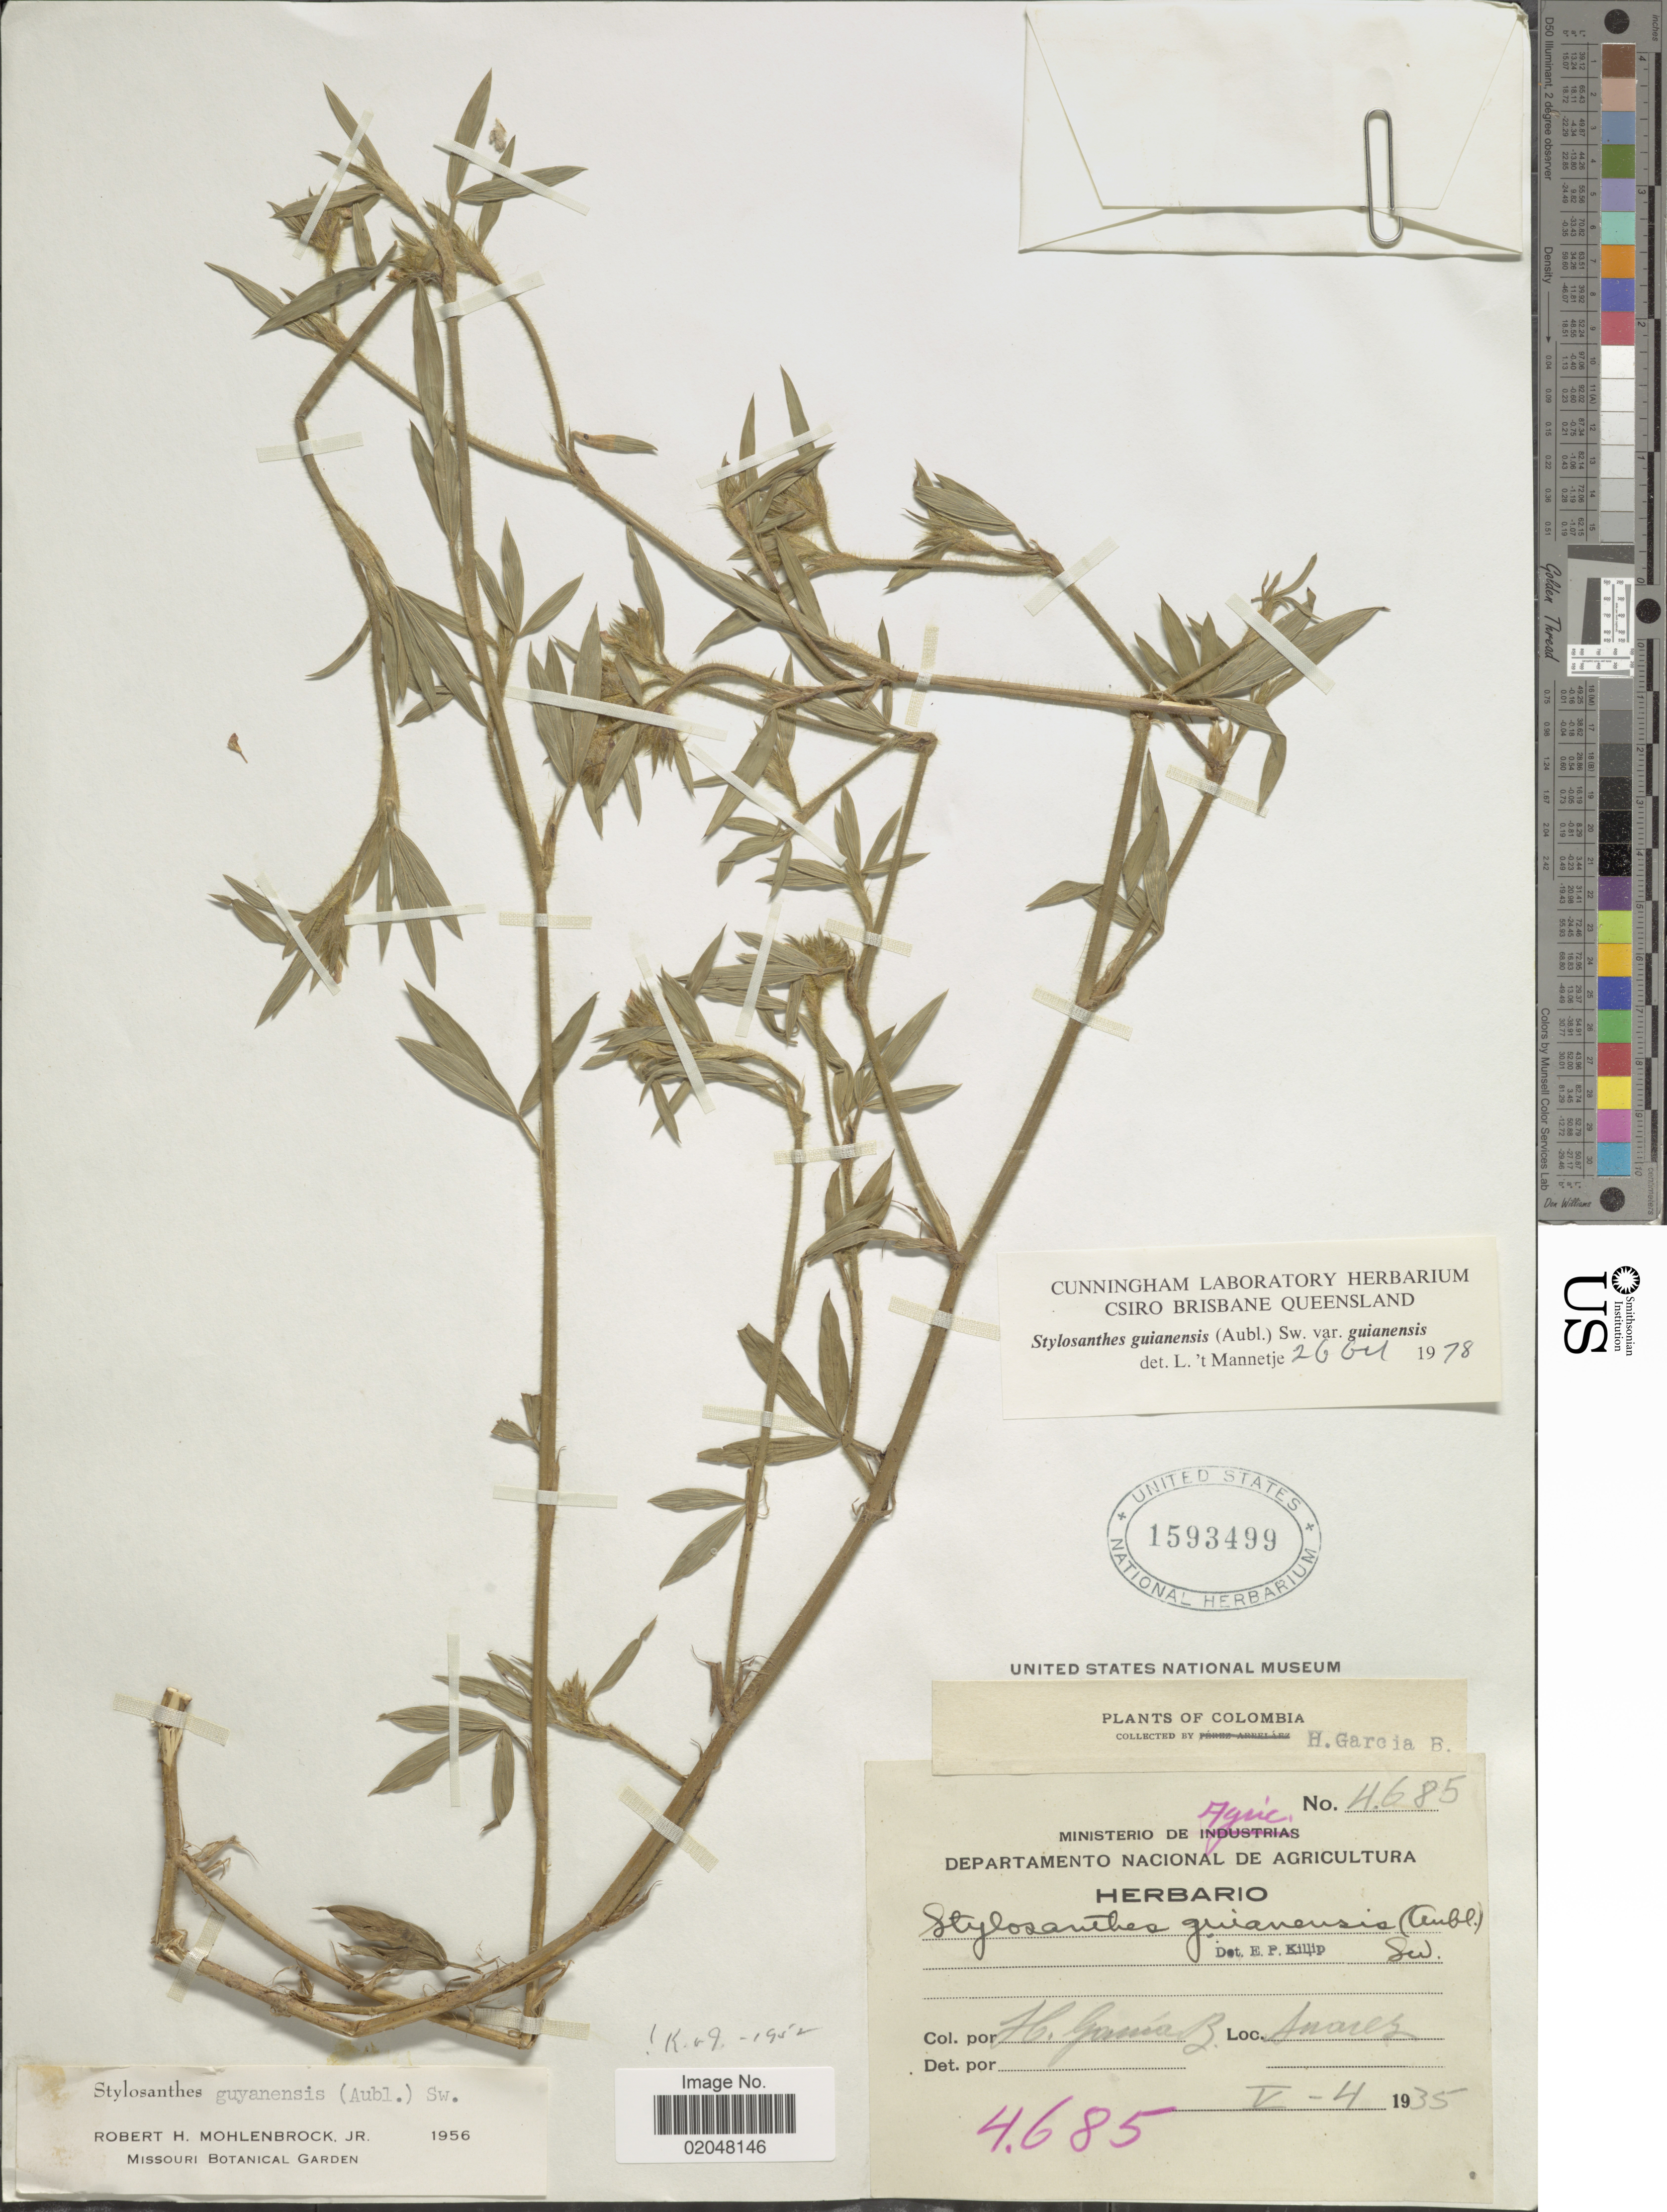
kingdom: Plantae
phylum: Tracheophyta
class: Magnoliopsida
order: Fabales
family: Fabaceae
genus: Stylosanthes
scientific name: Stylosanthes guianensis var. guianensis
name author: (Aubl.) Sw.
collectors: H. García Barriga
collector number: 4685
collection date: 1935-05-04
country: Colombia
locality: Suarez.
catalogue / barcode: US 1593499